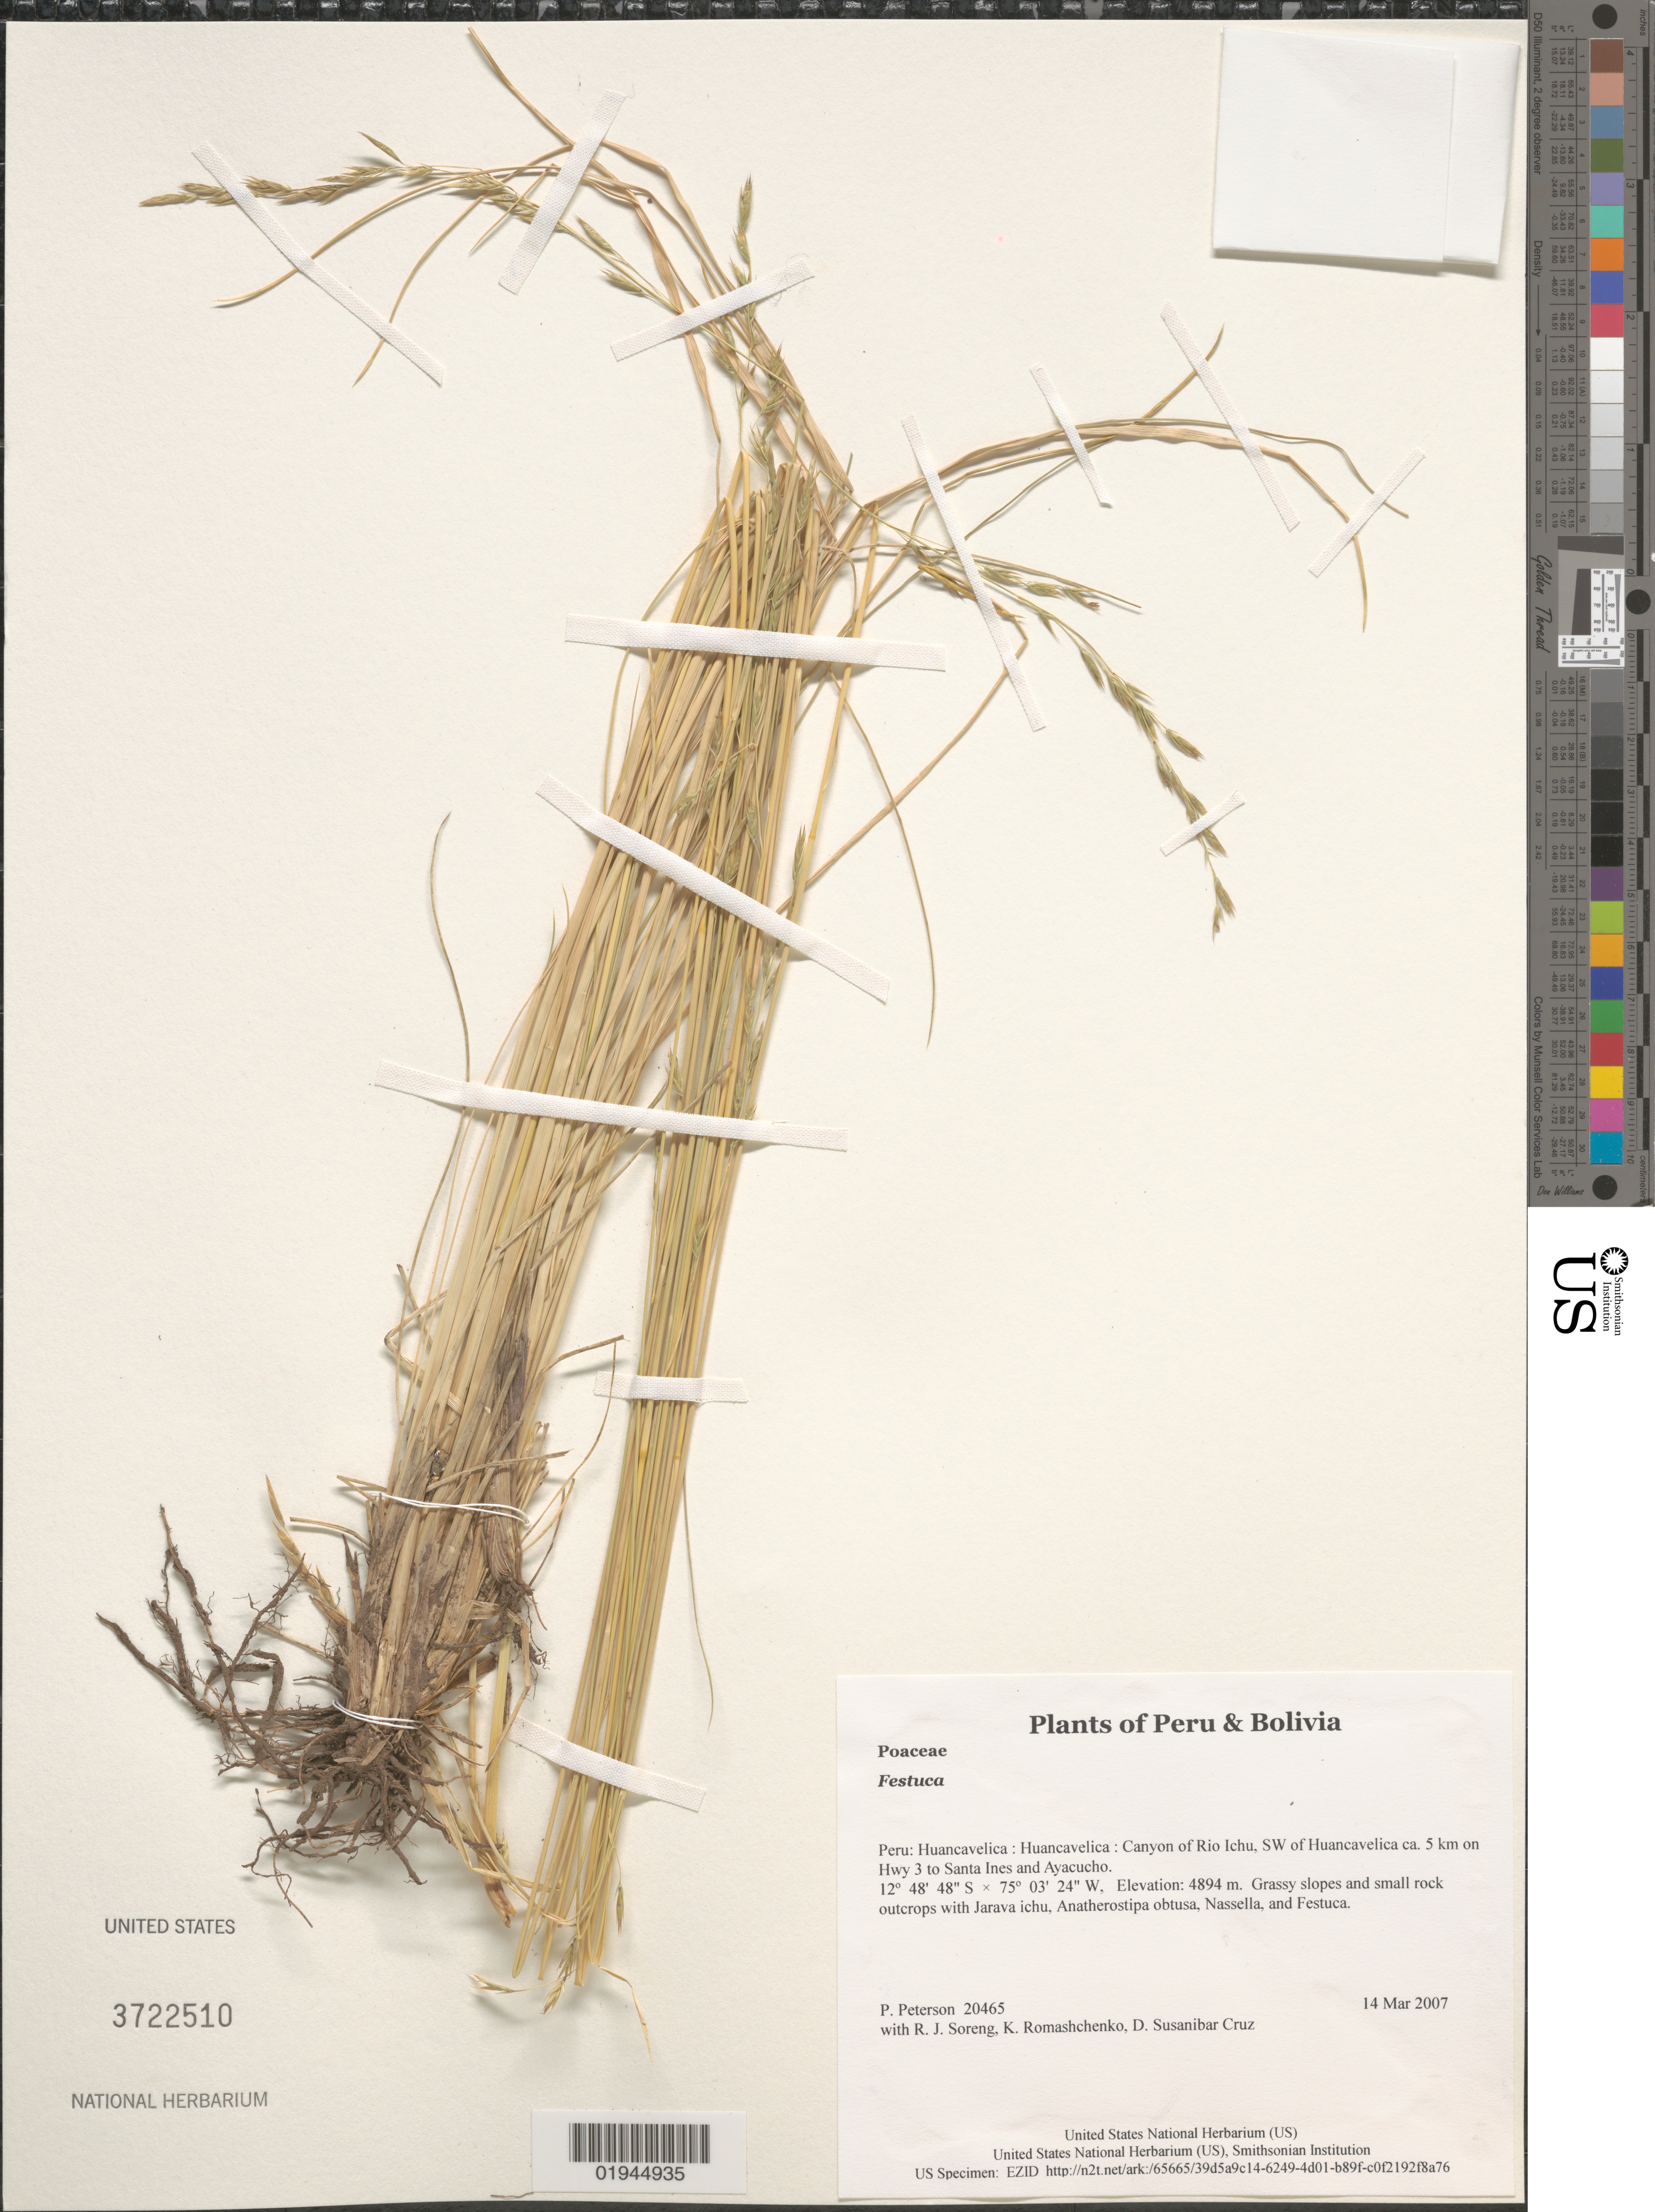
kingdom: Plantae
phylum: Tracheophyta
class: Liliopsida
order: Poales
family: Poaceae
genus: Festuca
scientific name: Festuca sp.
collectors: P. M. Peterson, R. J. Soreng, K. Romashchenko & D. Susanibar Cruz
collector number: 20465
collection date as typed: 14 Mar 2007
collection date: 2007-03-14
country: Peru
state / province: Huancavelica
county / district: Huancavelica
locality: Canyon of Rio Ichu, SW of Huancavelica ca. 5 km on Hwy 3 to Santa Ines and Ayacucho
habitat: Grassy slopes and small rock outcrops with Jarava ichu, Anatherostipa obtusa, Nassella, and Festuca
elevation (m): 4894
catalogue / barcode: US 3722510